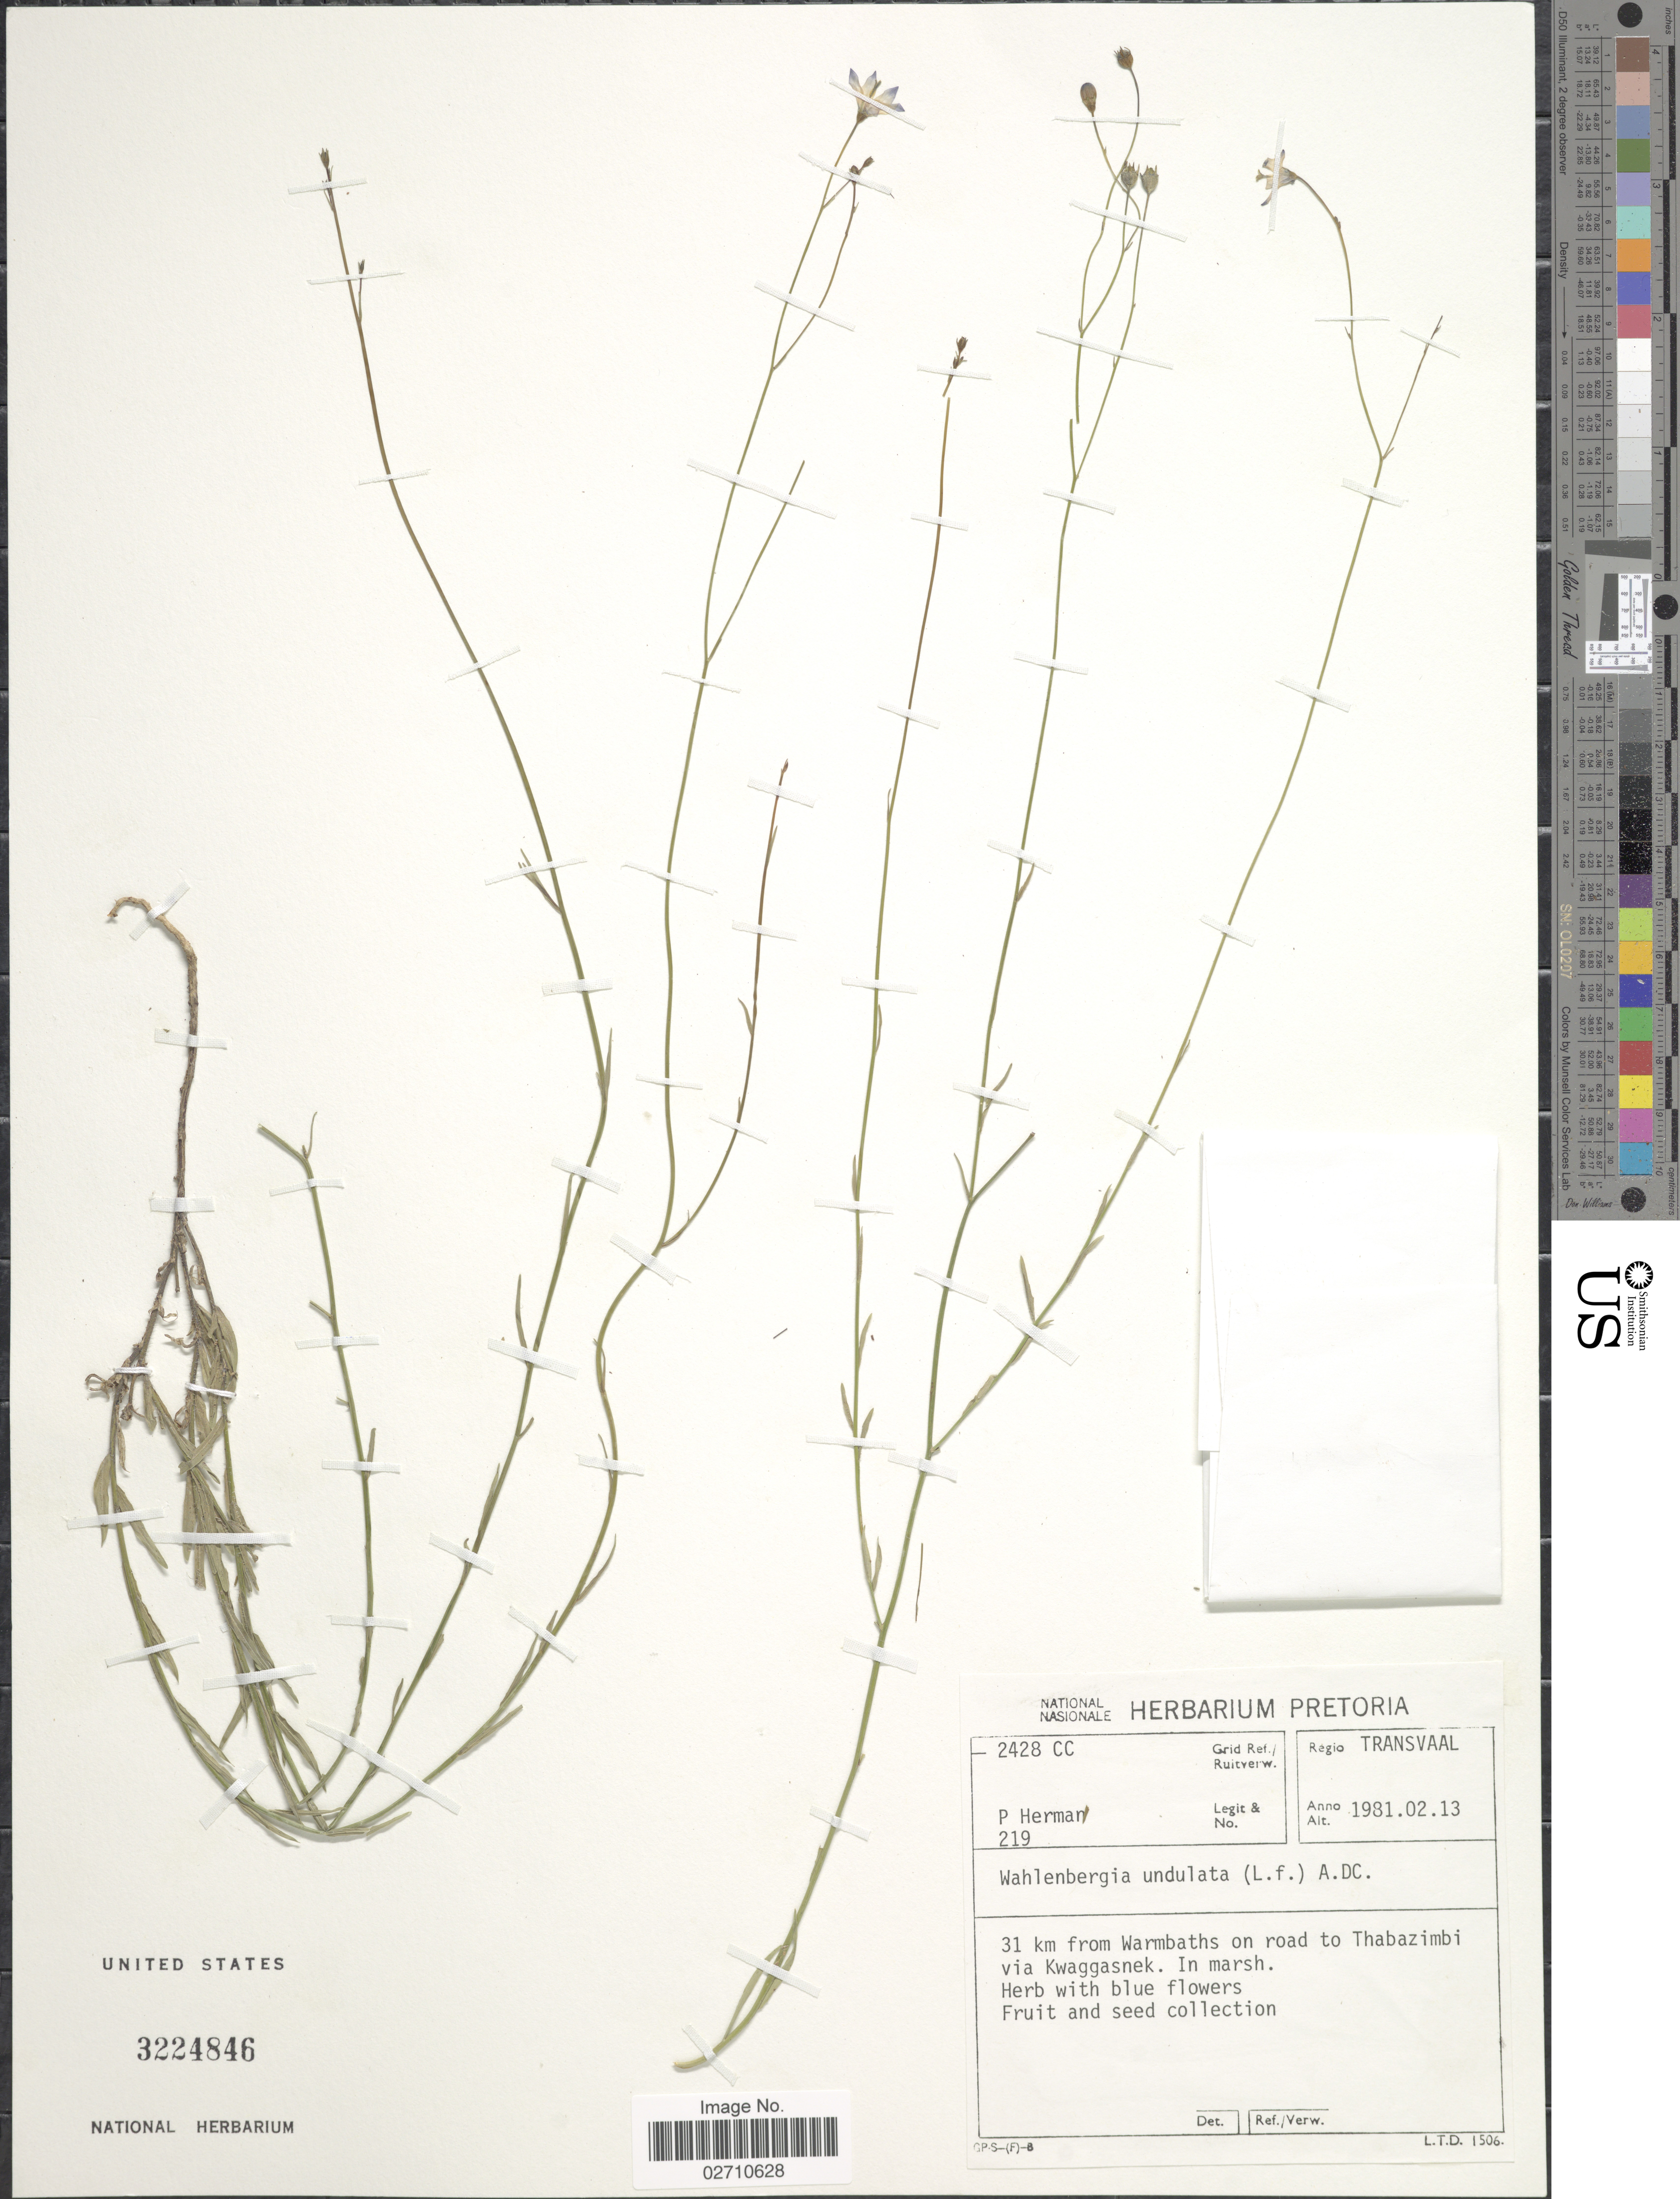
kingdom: Plantae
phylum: Tracheophyta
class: Magnoliopsida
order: Asterales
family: Campanulaceae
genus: Wahlenbergia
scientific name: Wahlenbergia undulata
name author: (L. f.) A. DC.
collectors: P. Herman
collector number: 219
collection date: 1981-02-13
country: South Africa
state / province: Limpopo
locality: Transvaal, 31 km from Warmbaths on road to Thabazimbi via Kwaggasnek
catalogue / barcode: US 3224846